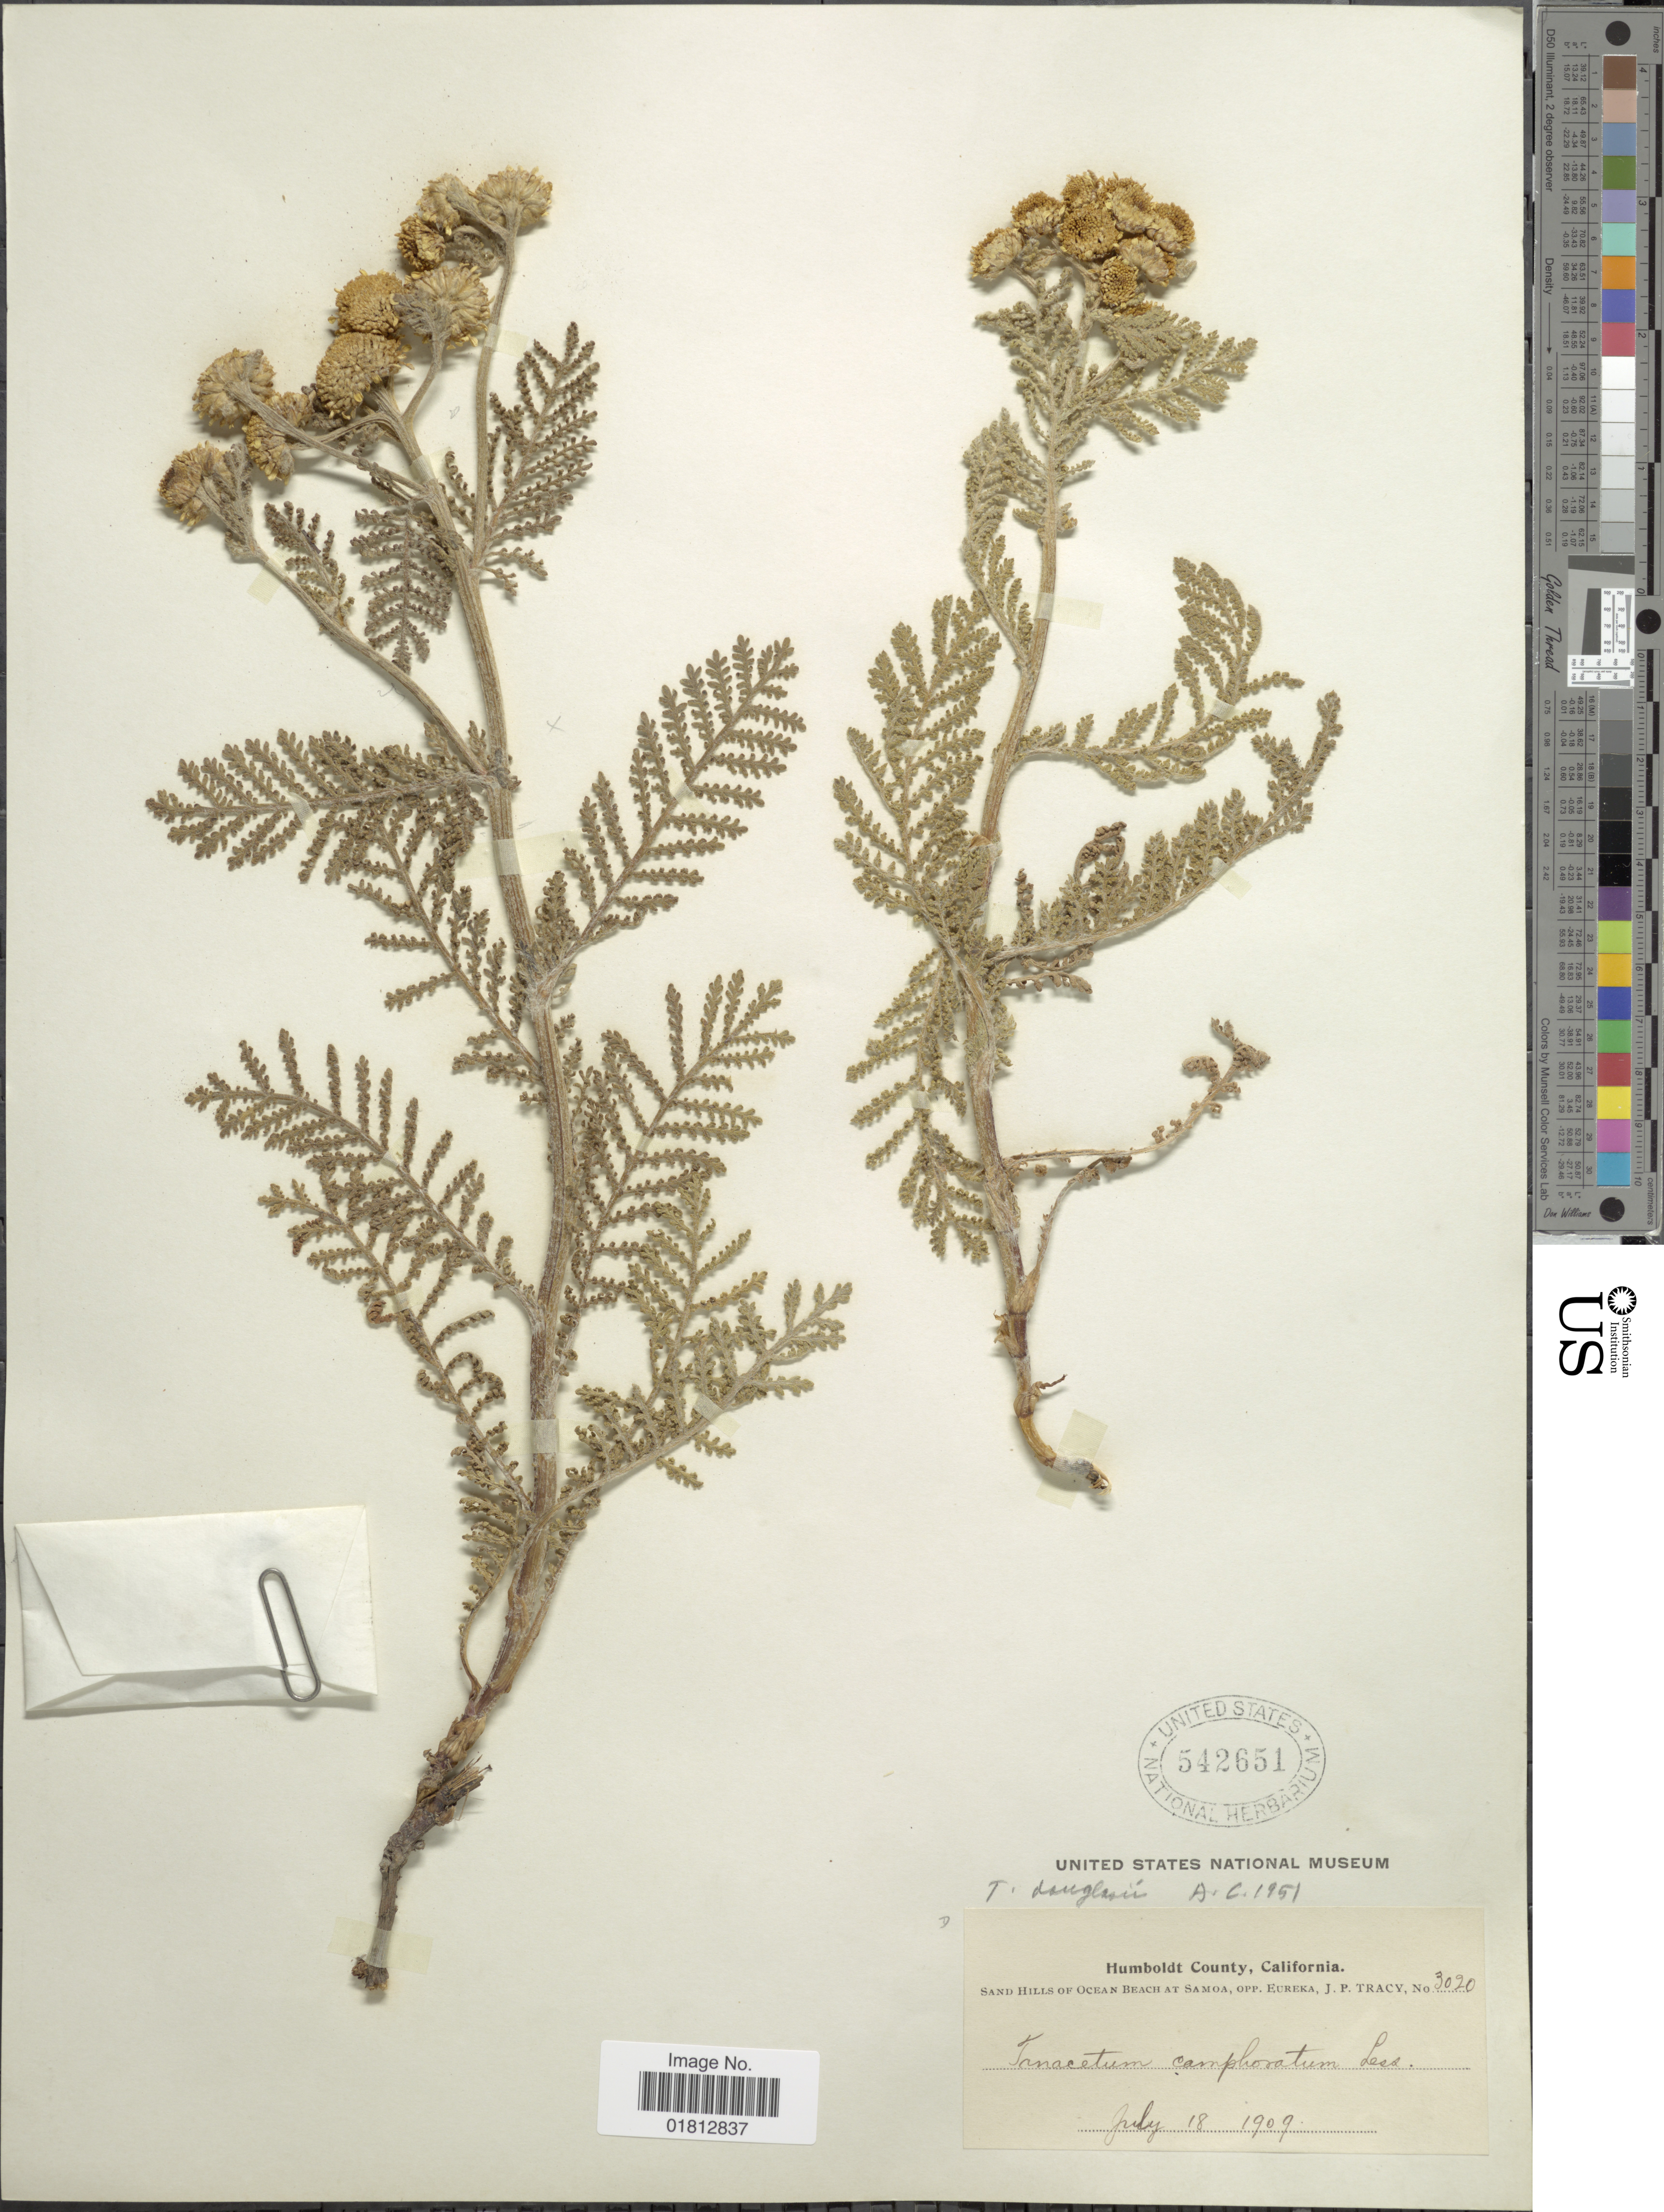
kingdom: Plantae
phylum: Tracheophyta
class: Magnoliopsida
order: Asterales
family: Asteraceae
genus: Tanacetum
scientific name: Tanacetum douglasii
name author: DC.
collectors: J. Tracy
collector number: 3020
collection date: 1909-07-18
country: United States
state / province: California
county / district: Humboldt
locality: Humboldt County, Sand Hills of Ocean Beach at Samoa, Opp. Eureka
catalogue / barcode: US 542651